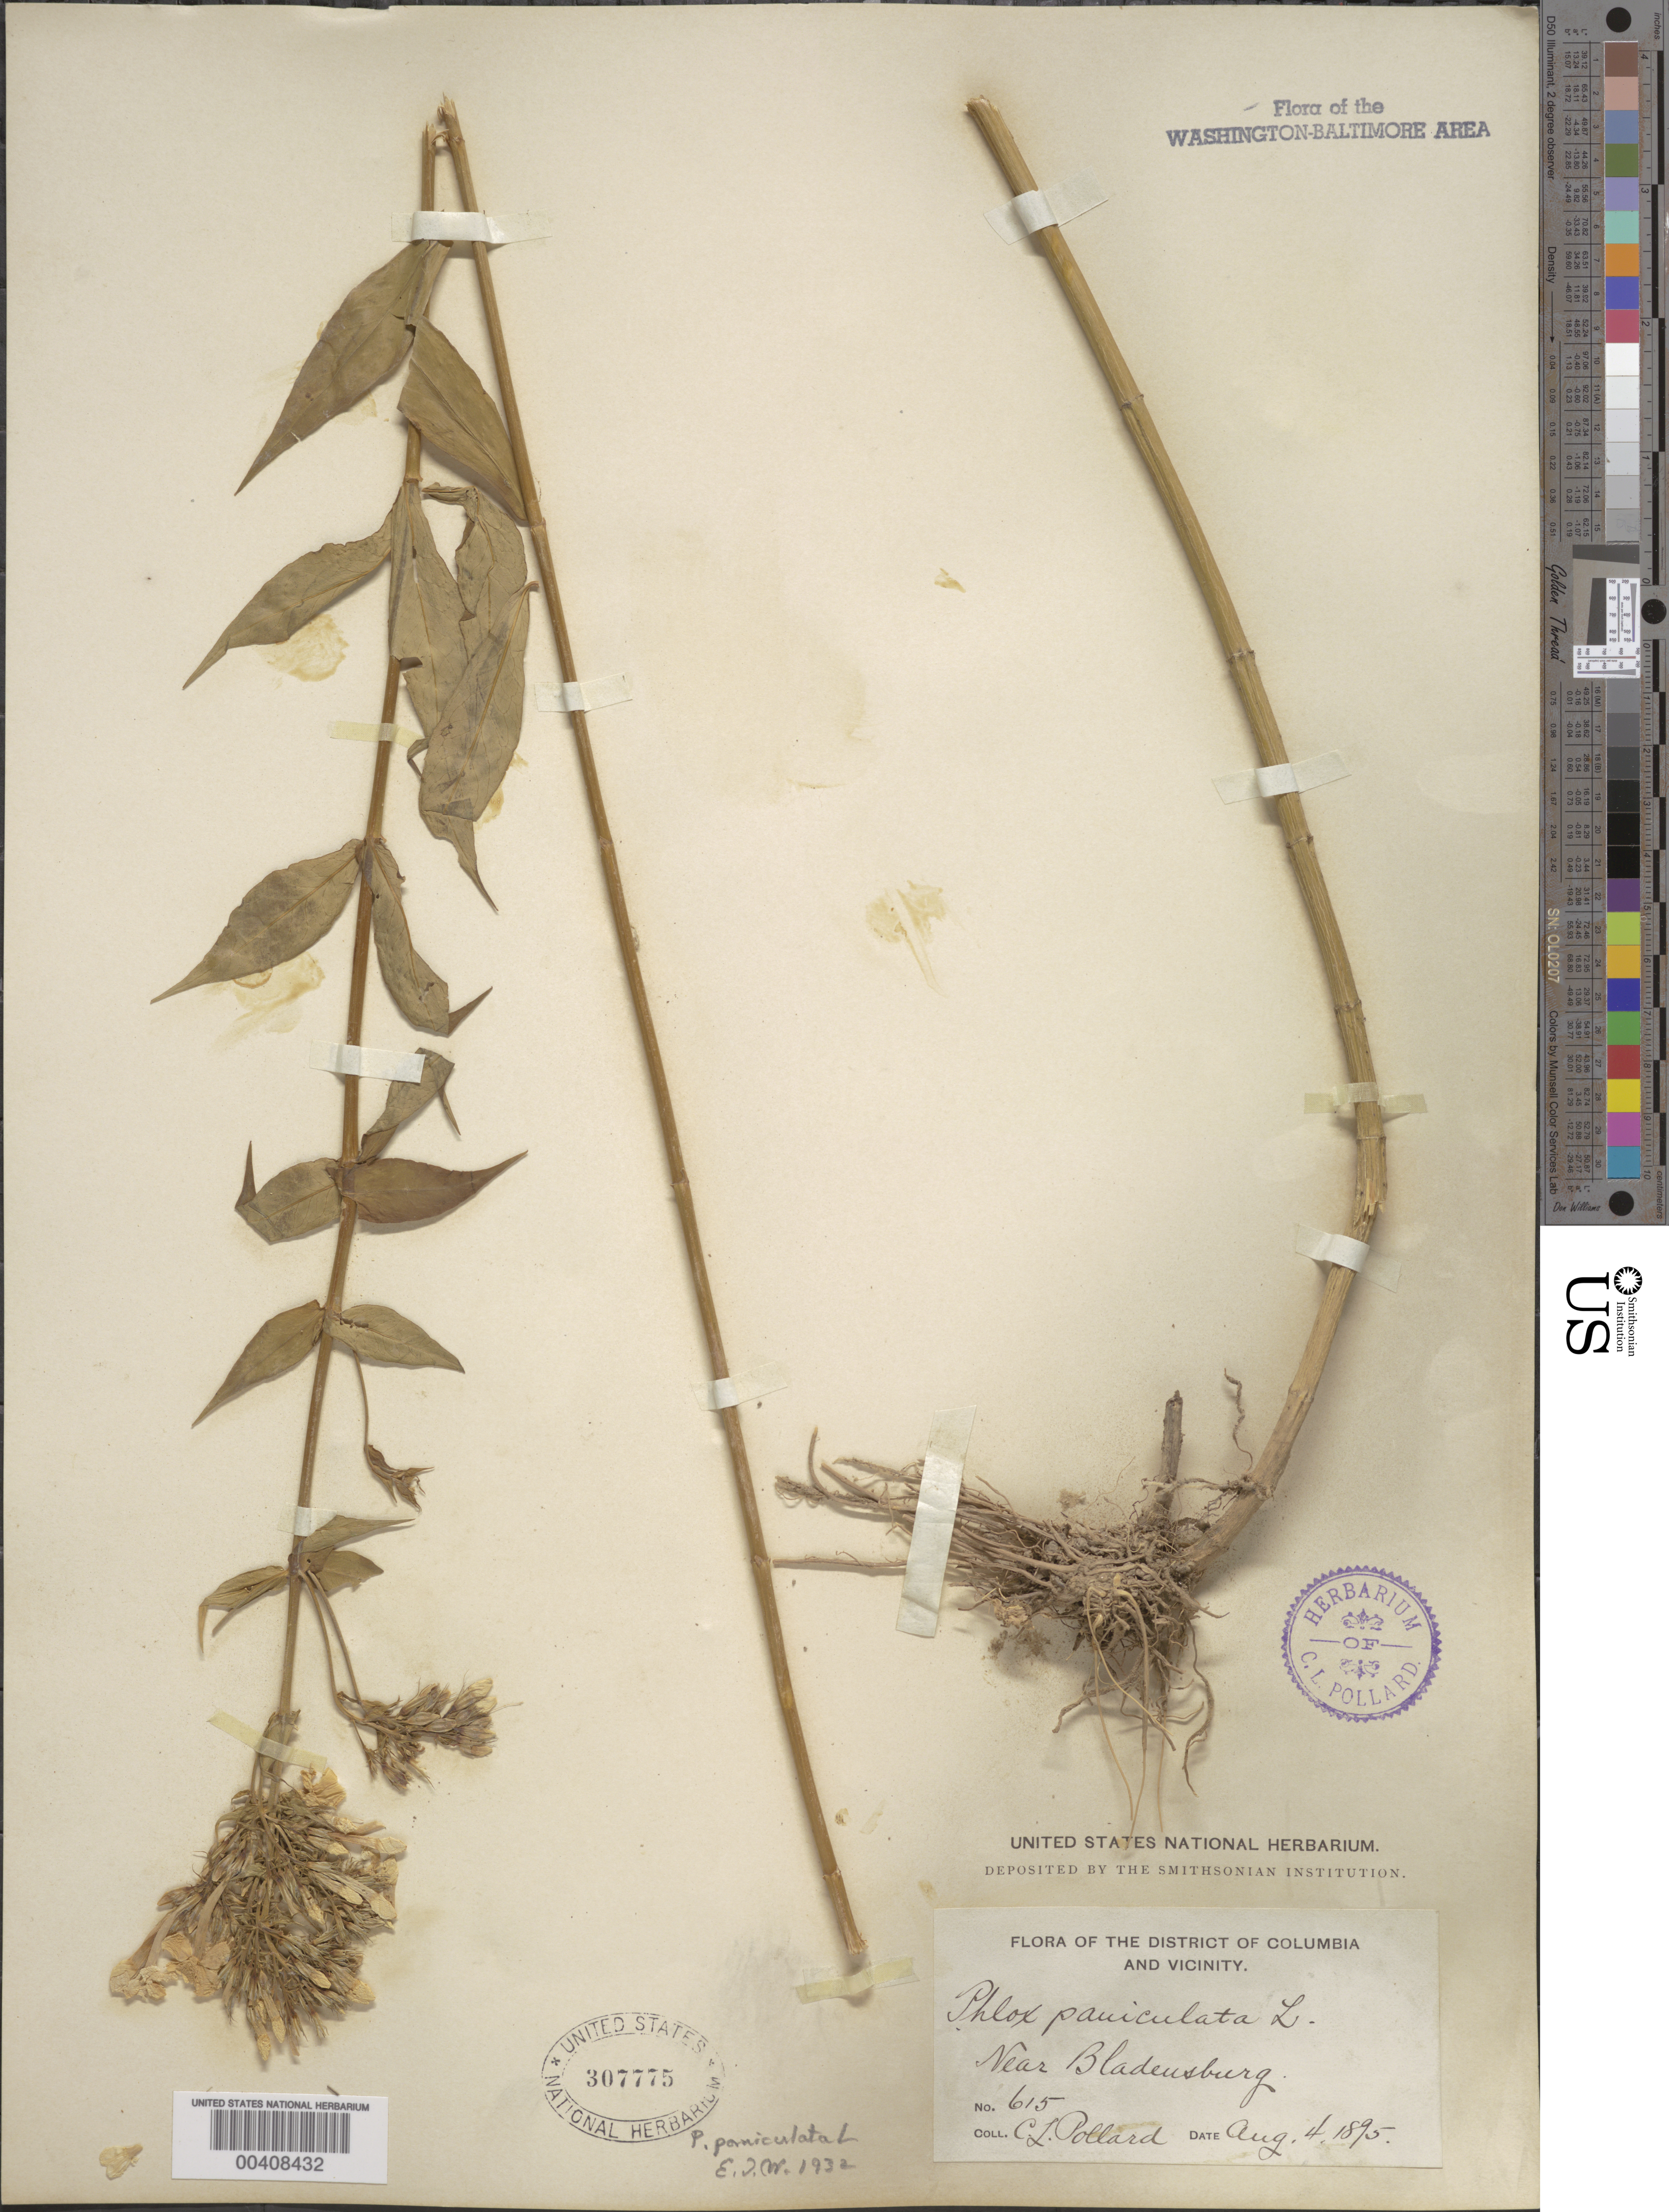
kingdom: Plantae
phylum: Tracheophyta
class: Magnoliopsida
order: Ericales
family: Polemoniaceae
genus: Phlox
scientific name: Phlox paniculata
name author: L.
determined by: E.J.W.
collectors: C. L. Pollard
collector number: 615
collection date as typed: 04 Aug 1895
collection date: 1895-08-04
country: United States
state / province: Maryland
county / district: Prince George's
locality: Bladensburg, near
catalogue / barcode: US 307775